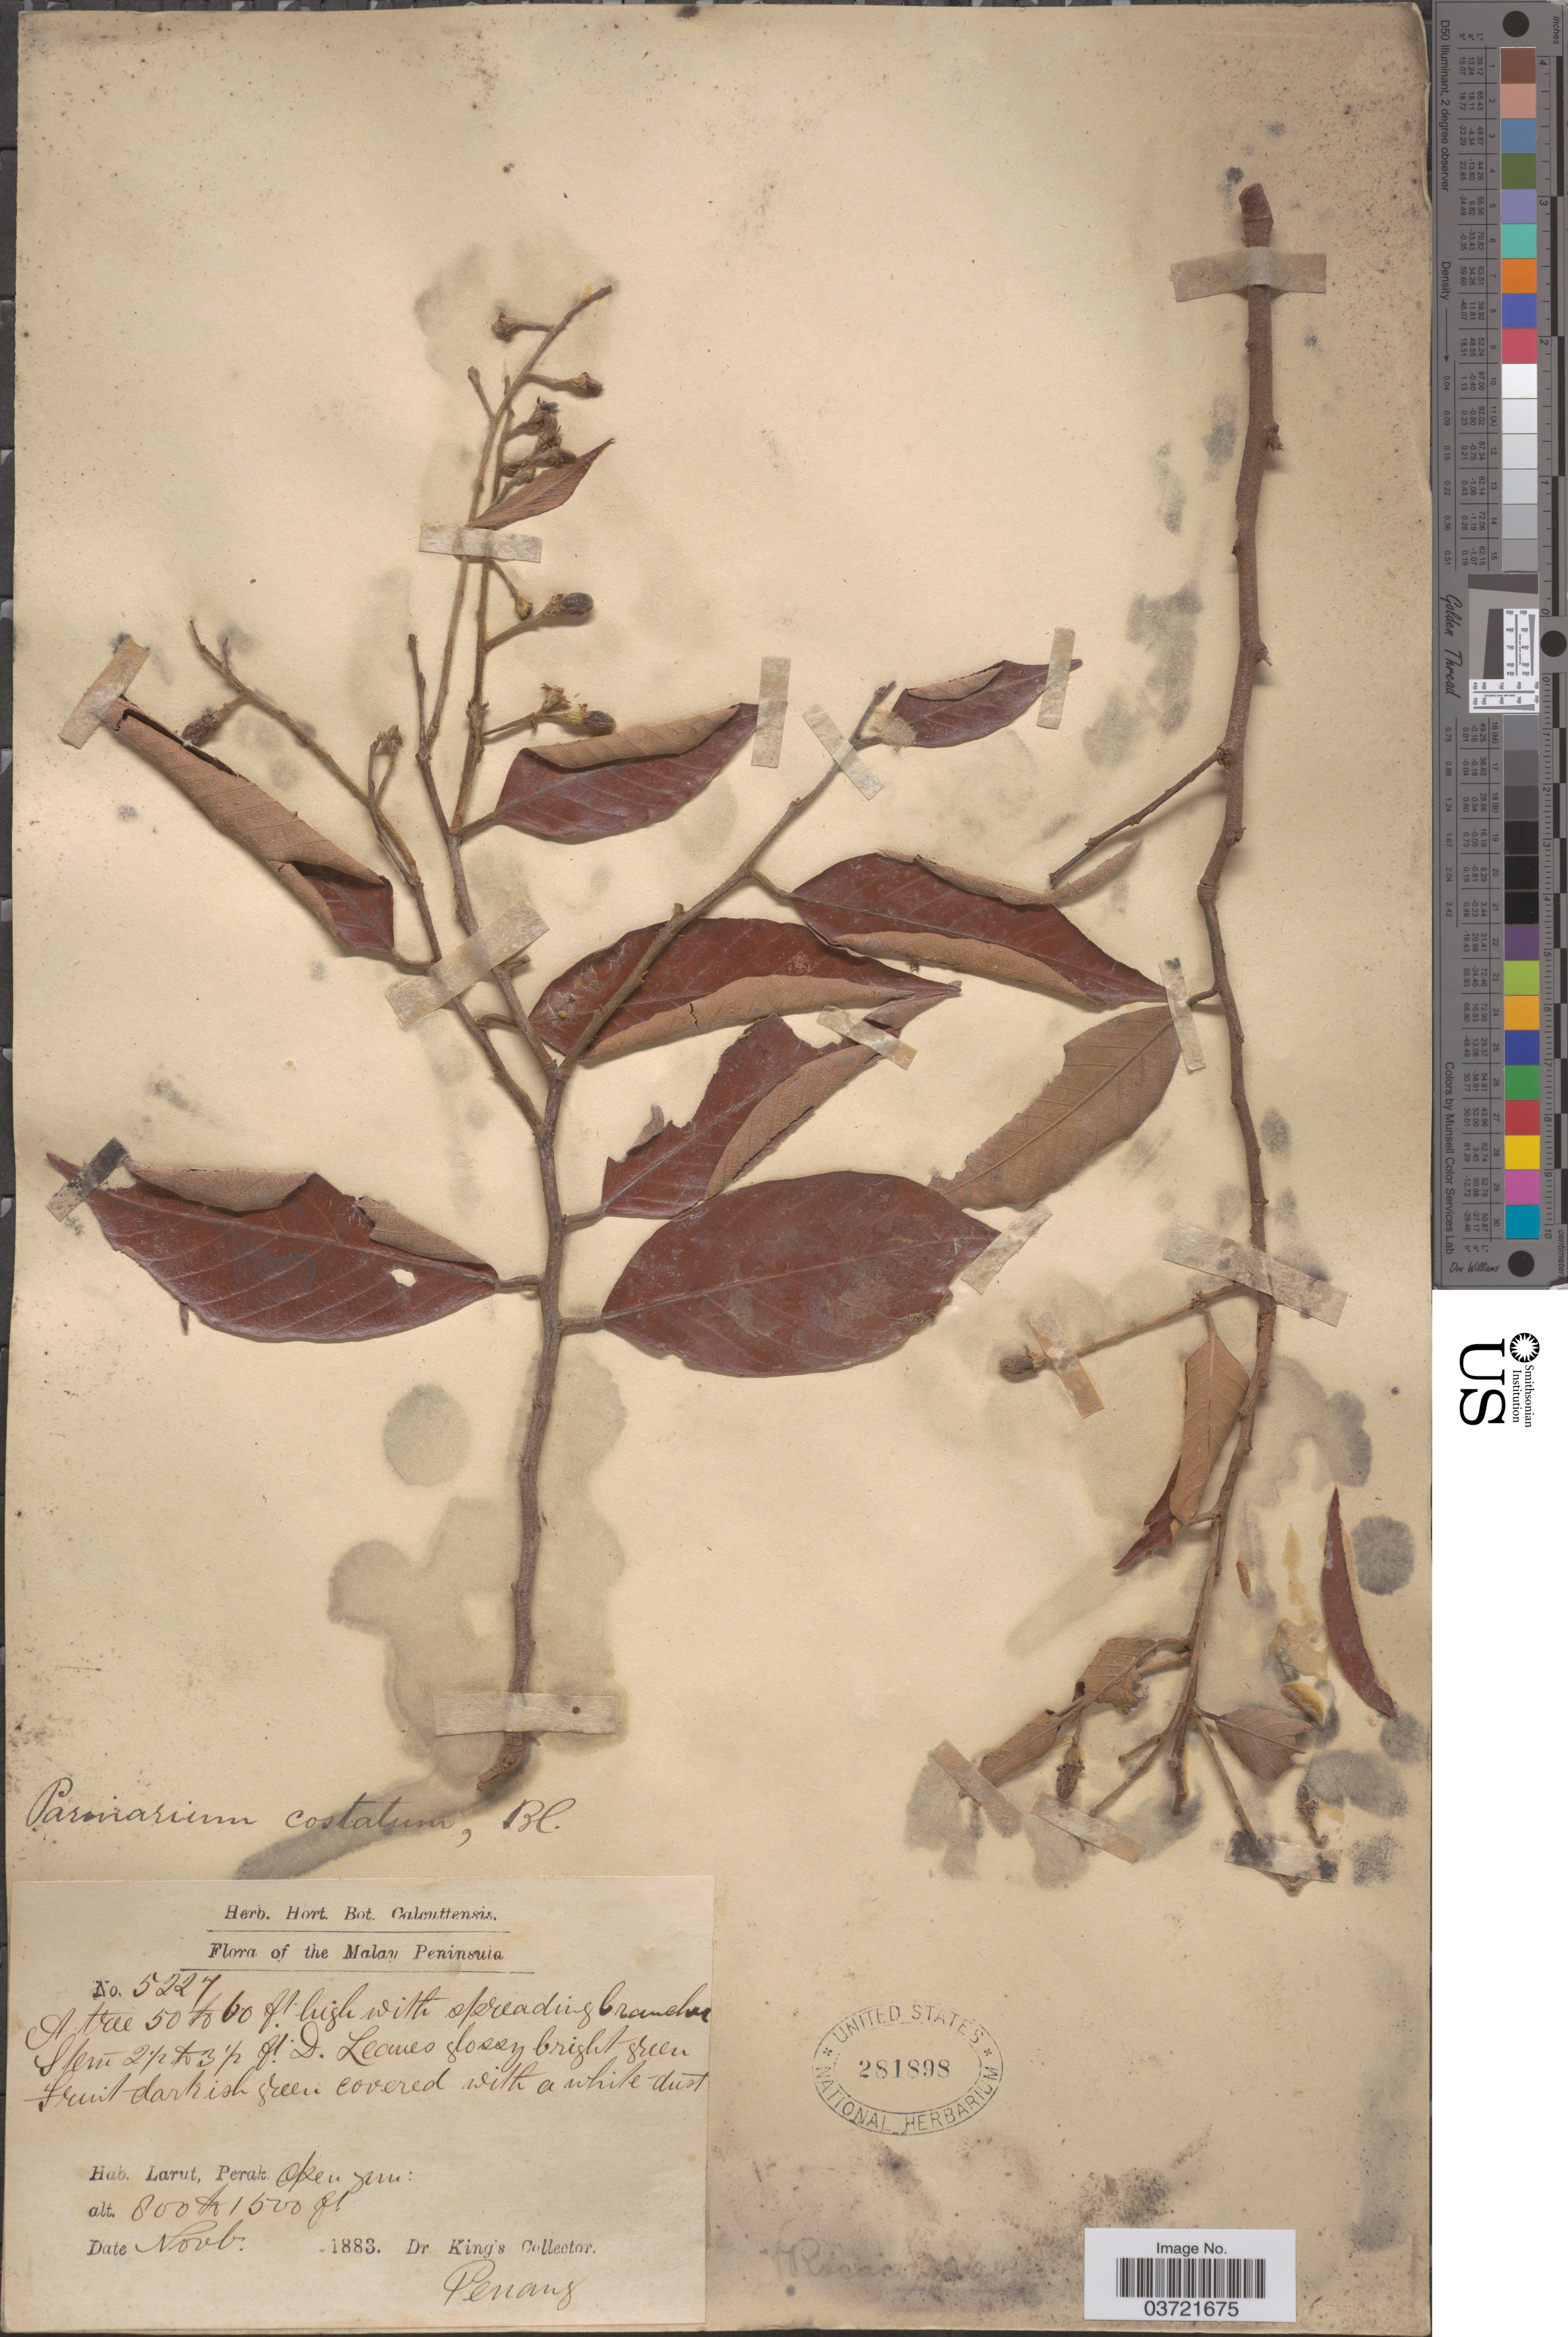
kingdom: Plantae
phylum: Tracheophyta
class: Magnoliopsida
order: Malpighiales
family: Chrysobalanaceae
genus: Parinari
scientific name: Parinari costata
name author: Blume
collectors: Dr. King's collector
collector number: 5227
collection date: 1883-11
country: Malaysia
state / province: Perak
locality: The Malay Peninsula. Larut. Penang.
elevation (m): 244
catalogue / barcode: US 281898